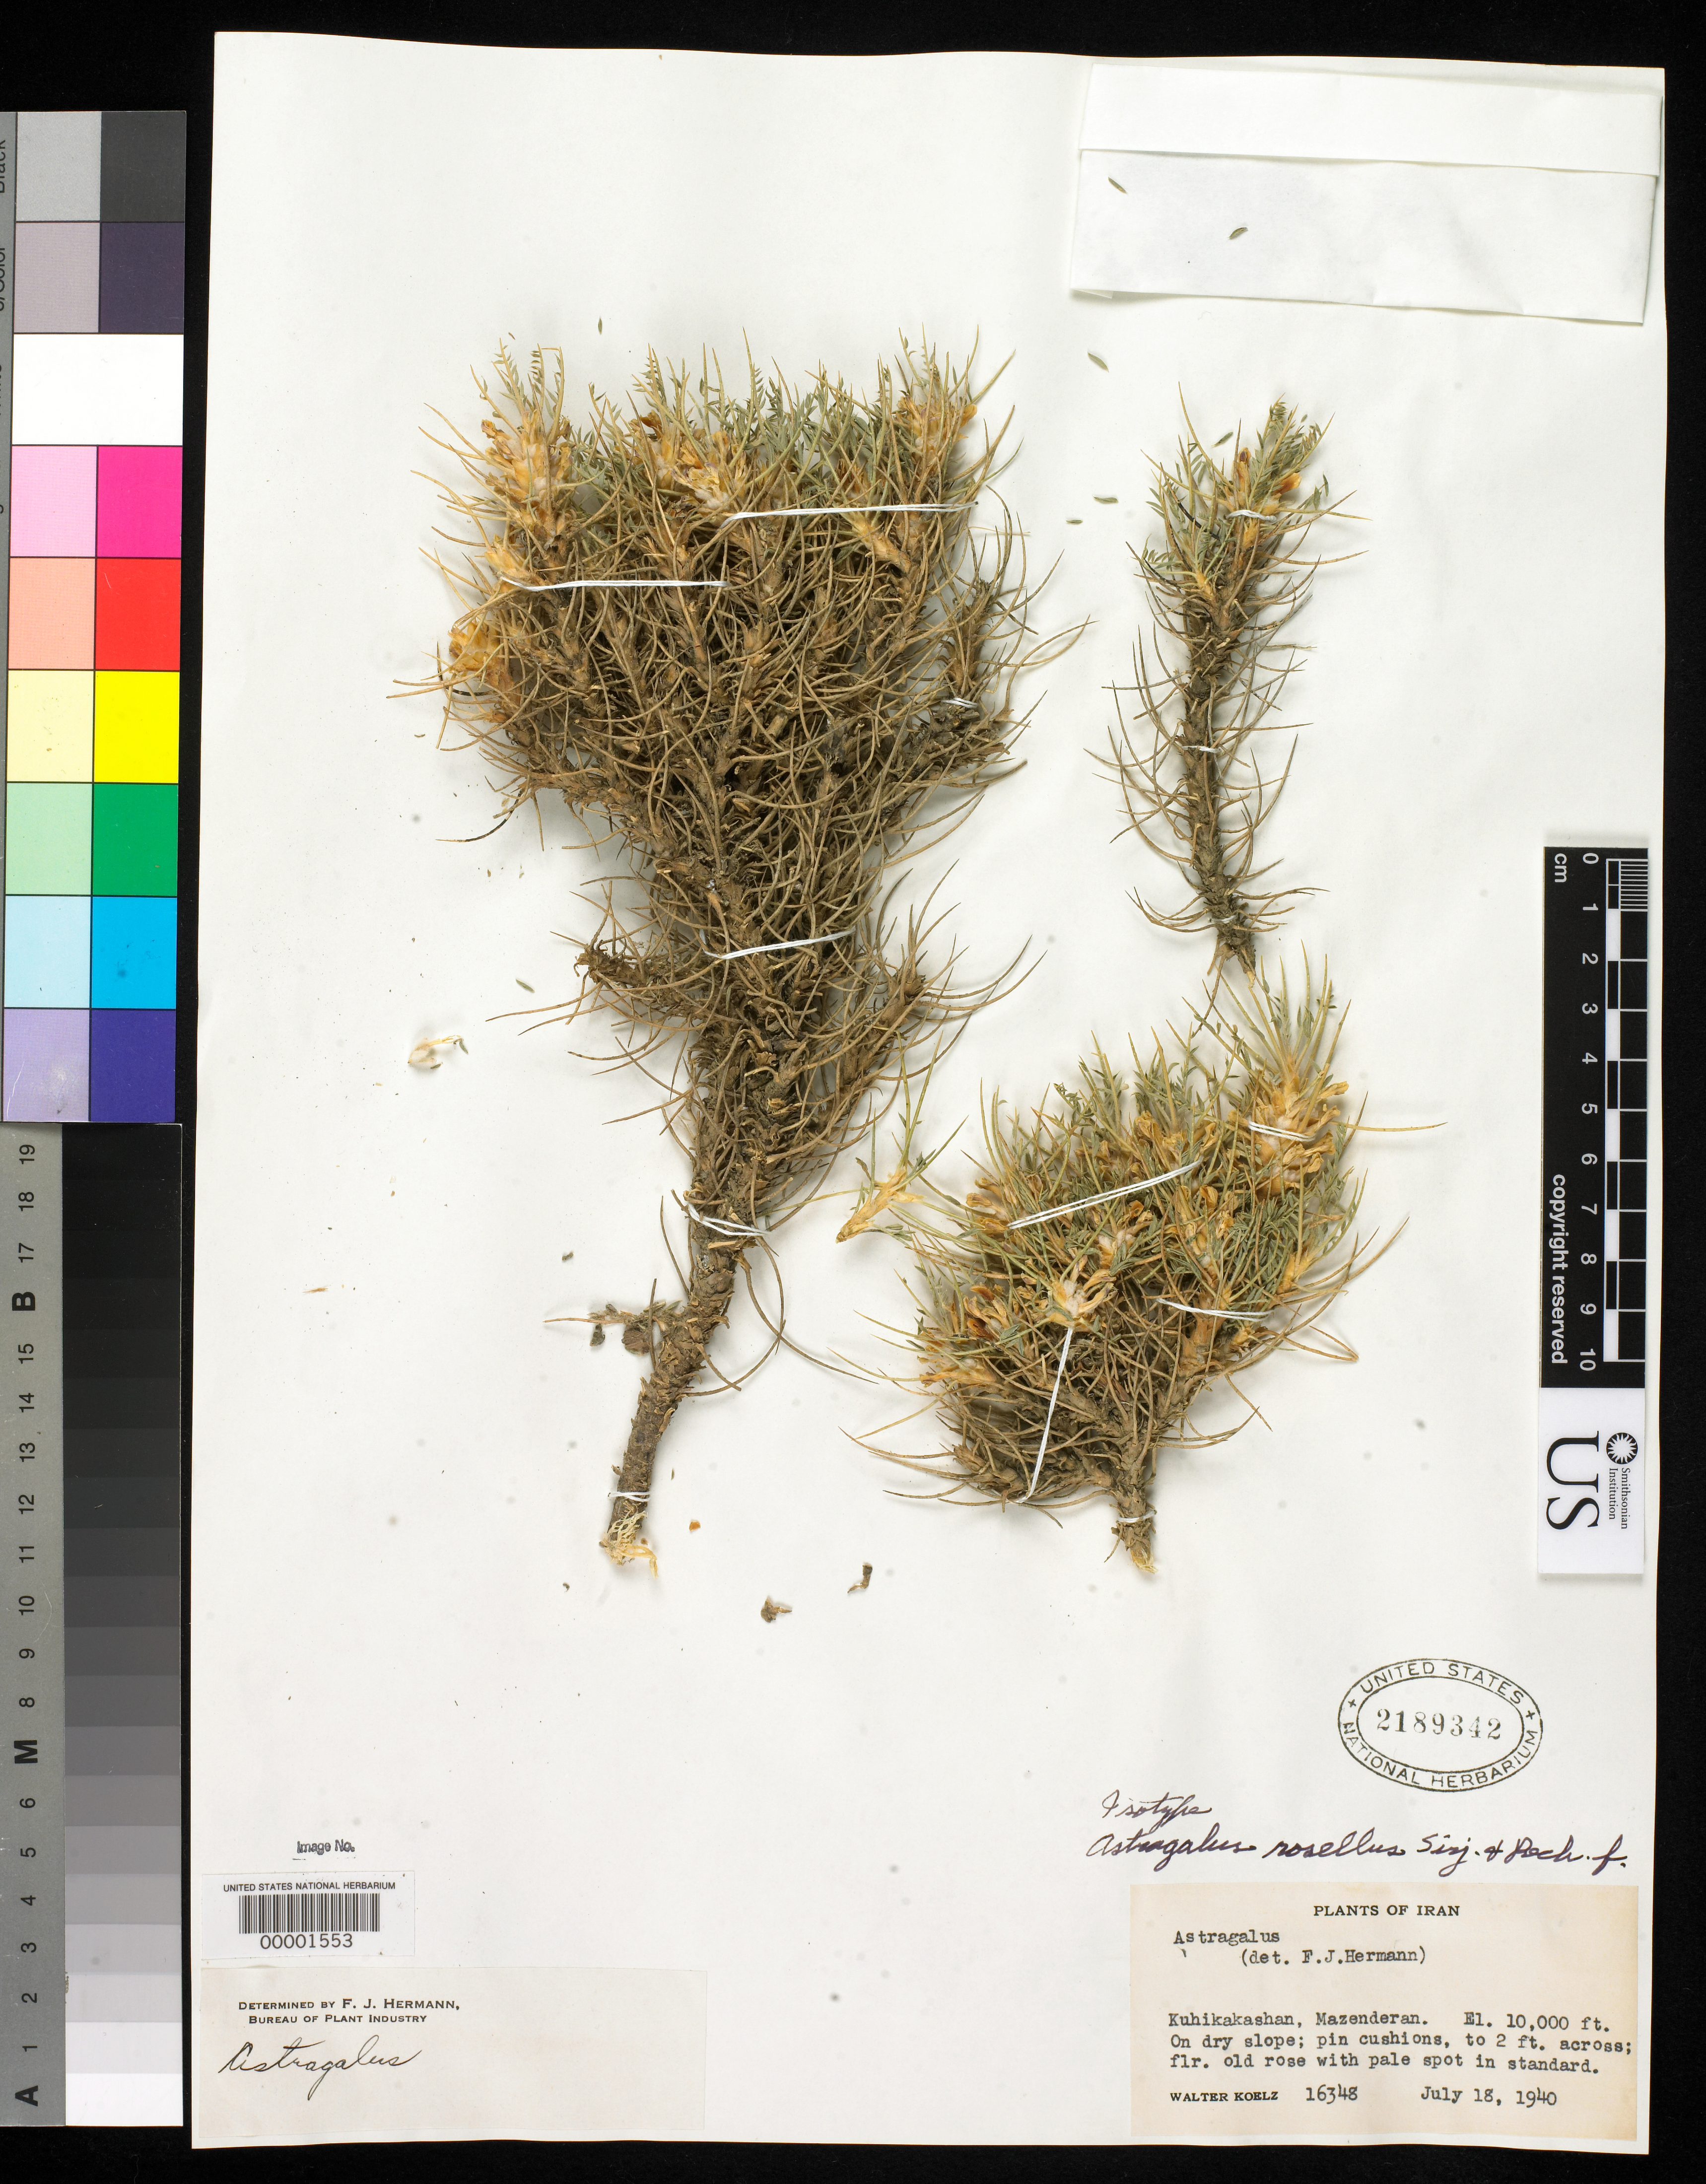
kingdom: Plantae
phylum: Tracheophyta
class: Magnoliopsida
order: Fabales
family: Fabaceae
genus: Astragalus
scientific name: Astragalus rosellus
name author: Širj. & Rech. f.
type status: Type Collection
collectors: W. N. Koelz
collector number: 16348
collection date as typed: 18 Jul 1940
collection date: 1940-07-18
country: Iran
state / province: Mazandaran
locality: Kuhikakashan.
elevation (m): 3048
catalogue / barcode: US 2189342